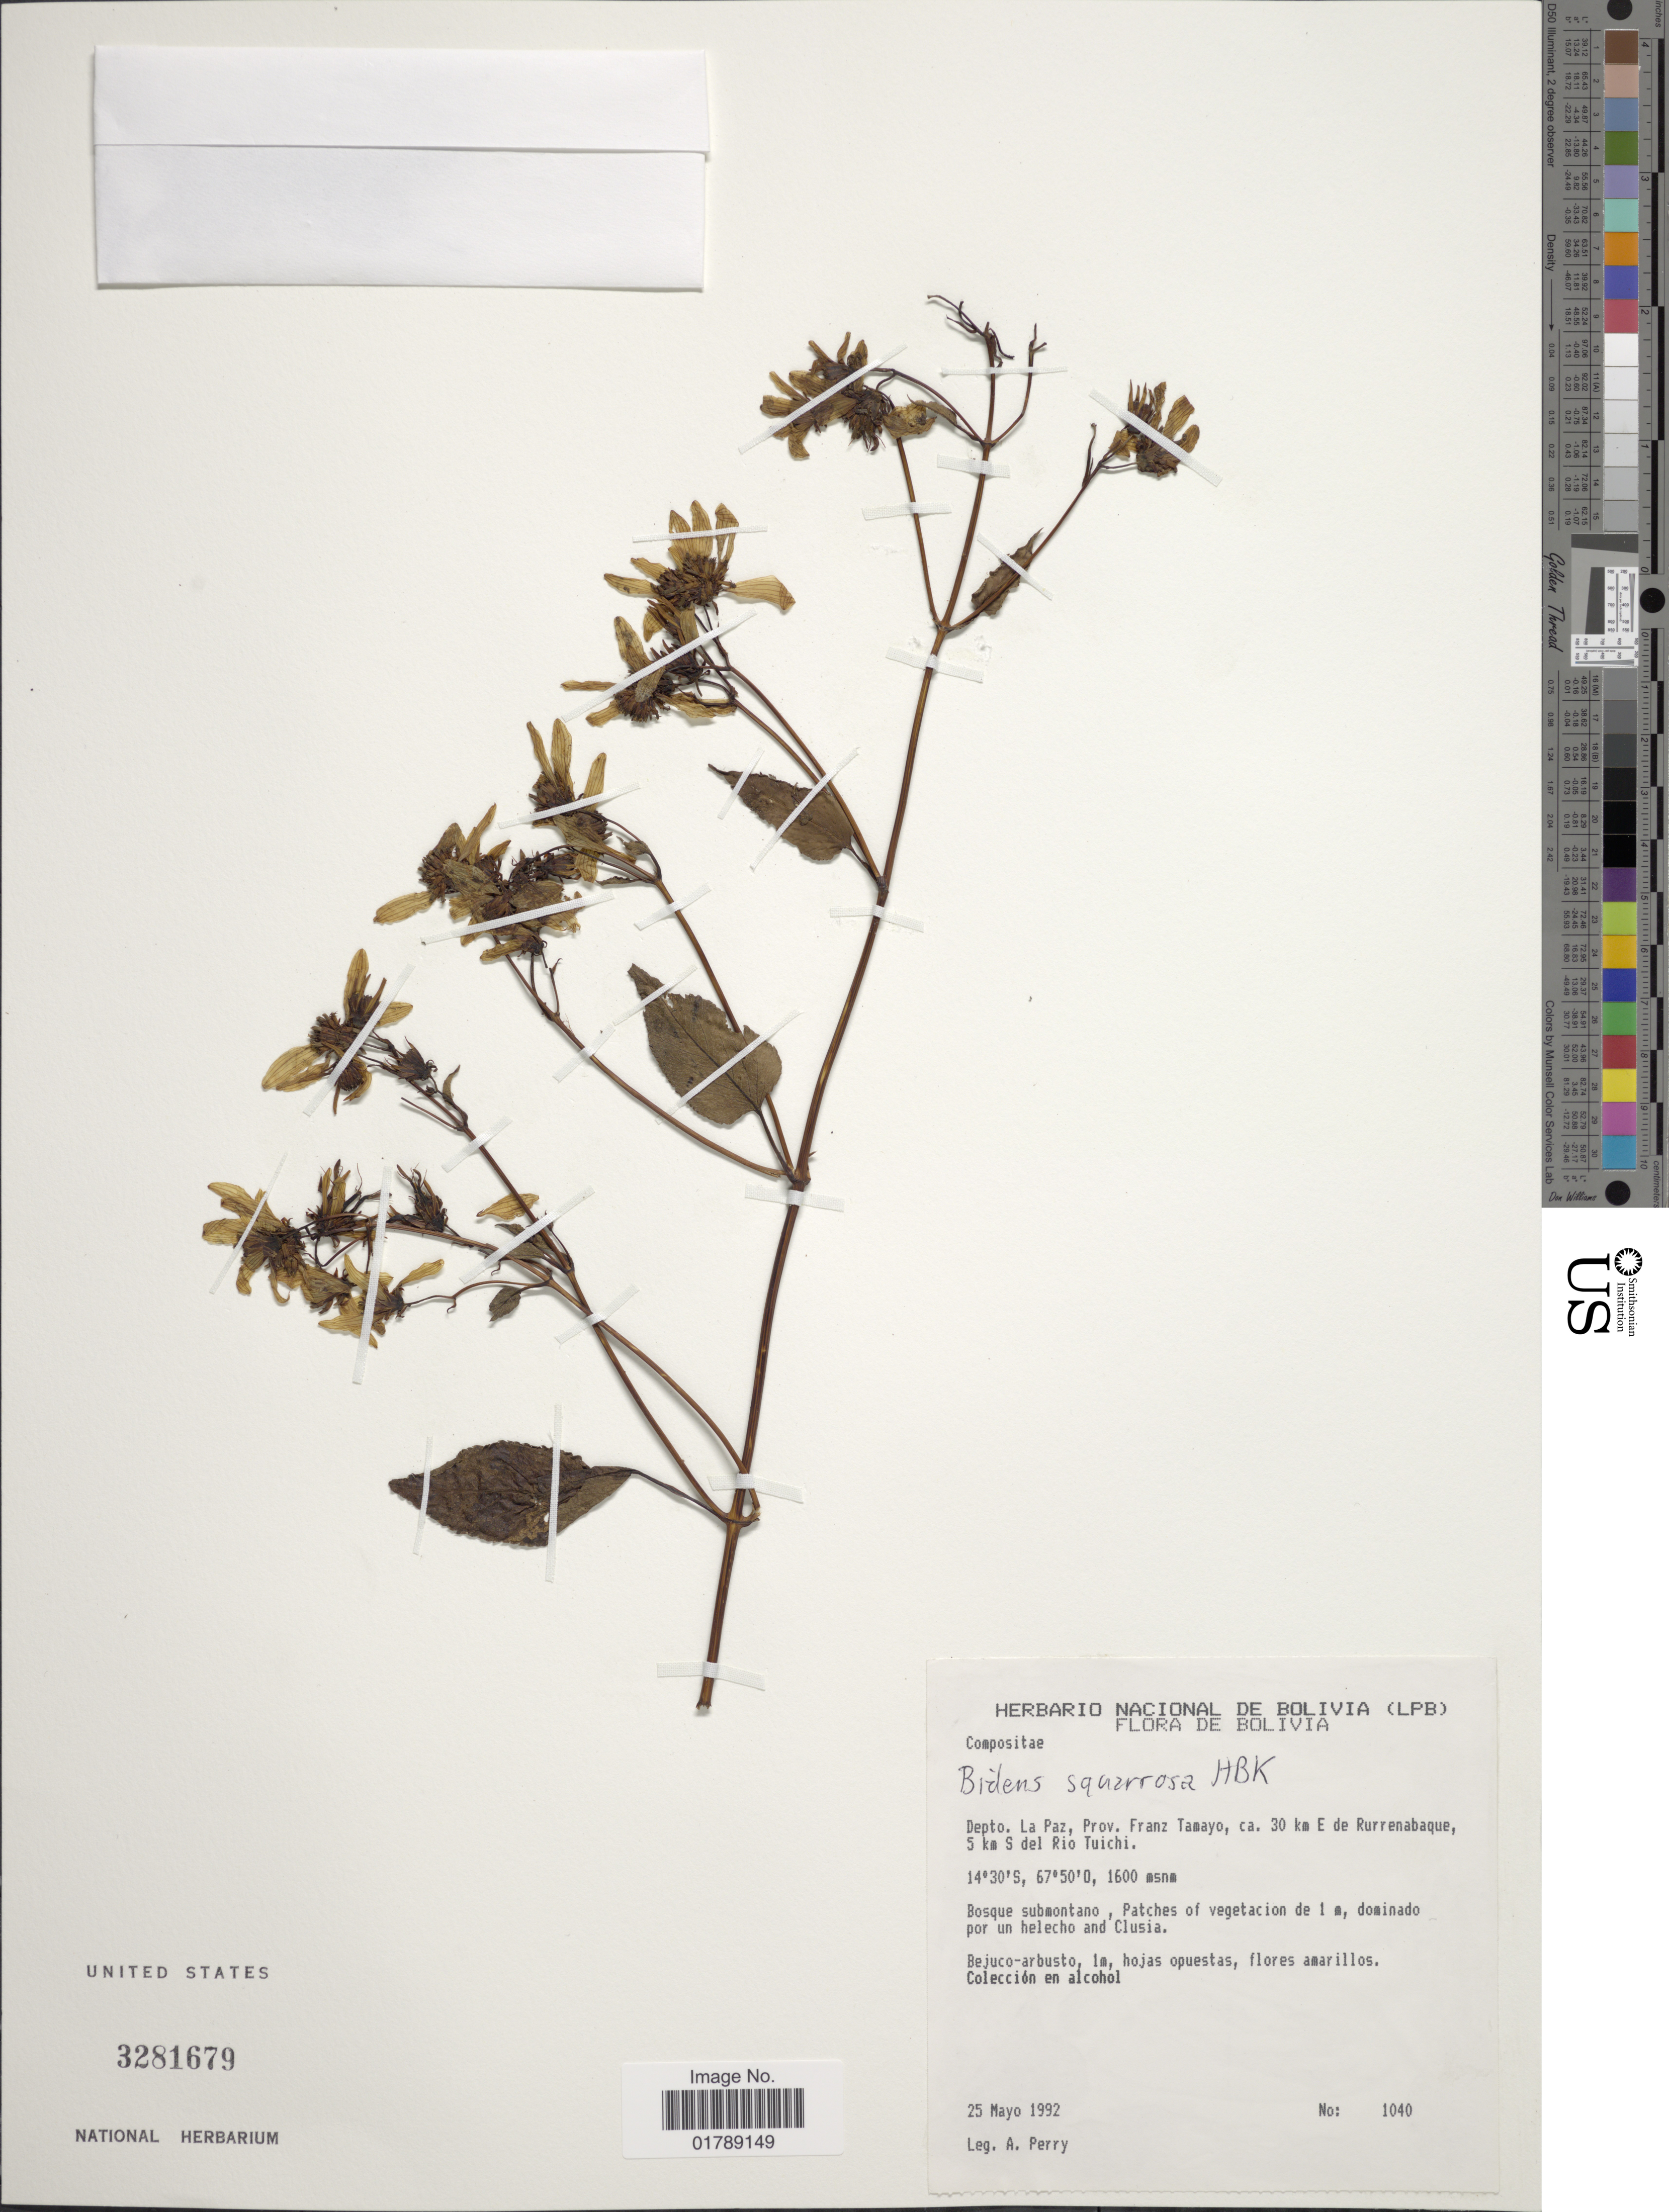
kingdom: Plantae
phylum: Tracheophyta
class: Magnoliopsida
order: Asterales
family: Asteraceae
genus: Bidens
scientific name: Bidens squarrosa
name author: Kunth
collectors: A. Perry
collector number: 1040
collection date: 1992-05-25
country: Bolivia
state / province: La Paz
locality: Prov. Franz Tamayo, ca. 30 km E de Rurrenabaque, 5 km S del Rio Tuichi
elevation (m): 1600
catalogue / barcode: US 3281679